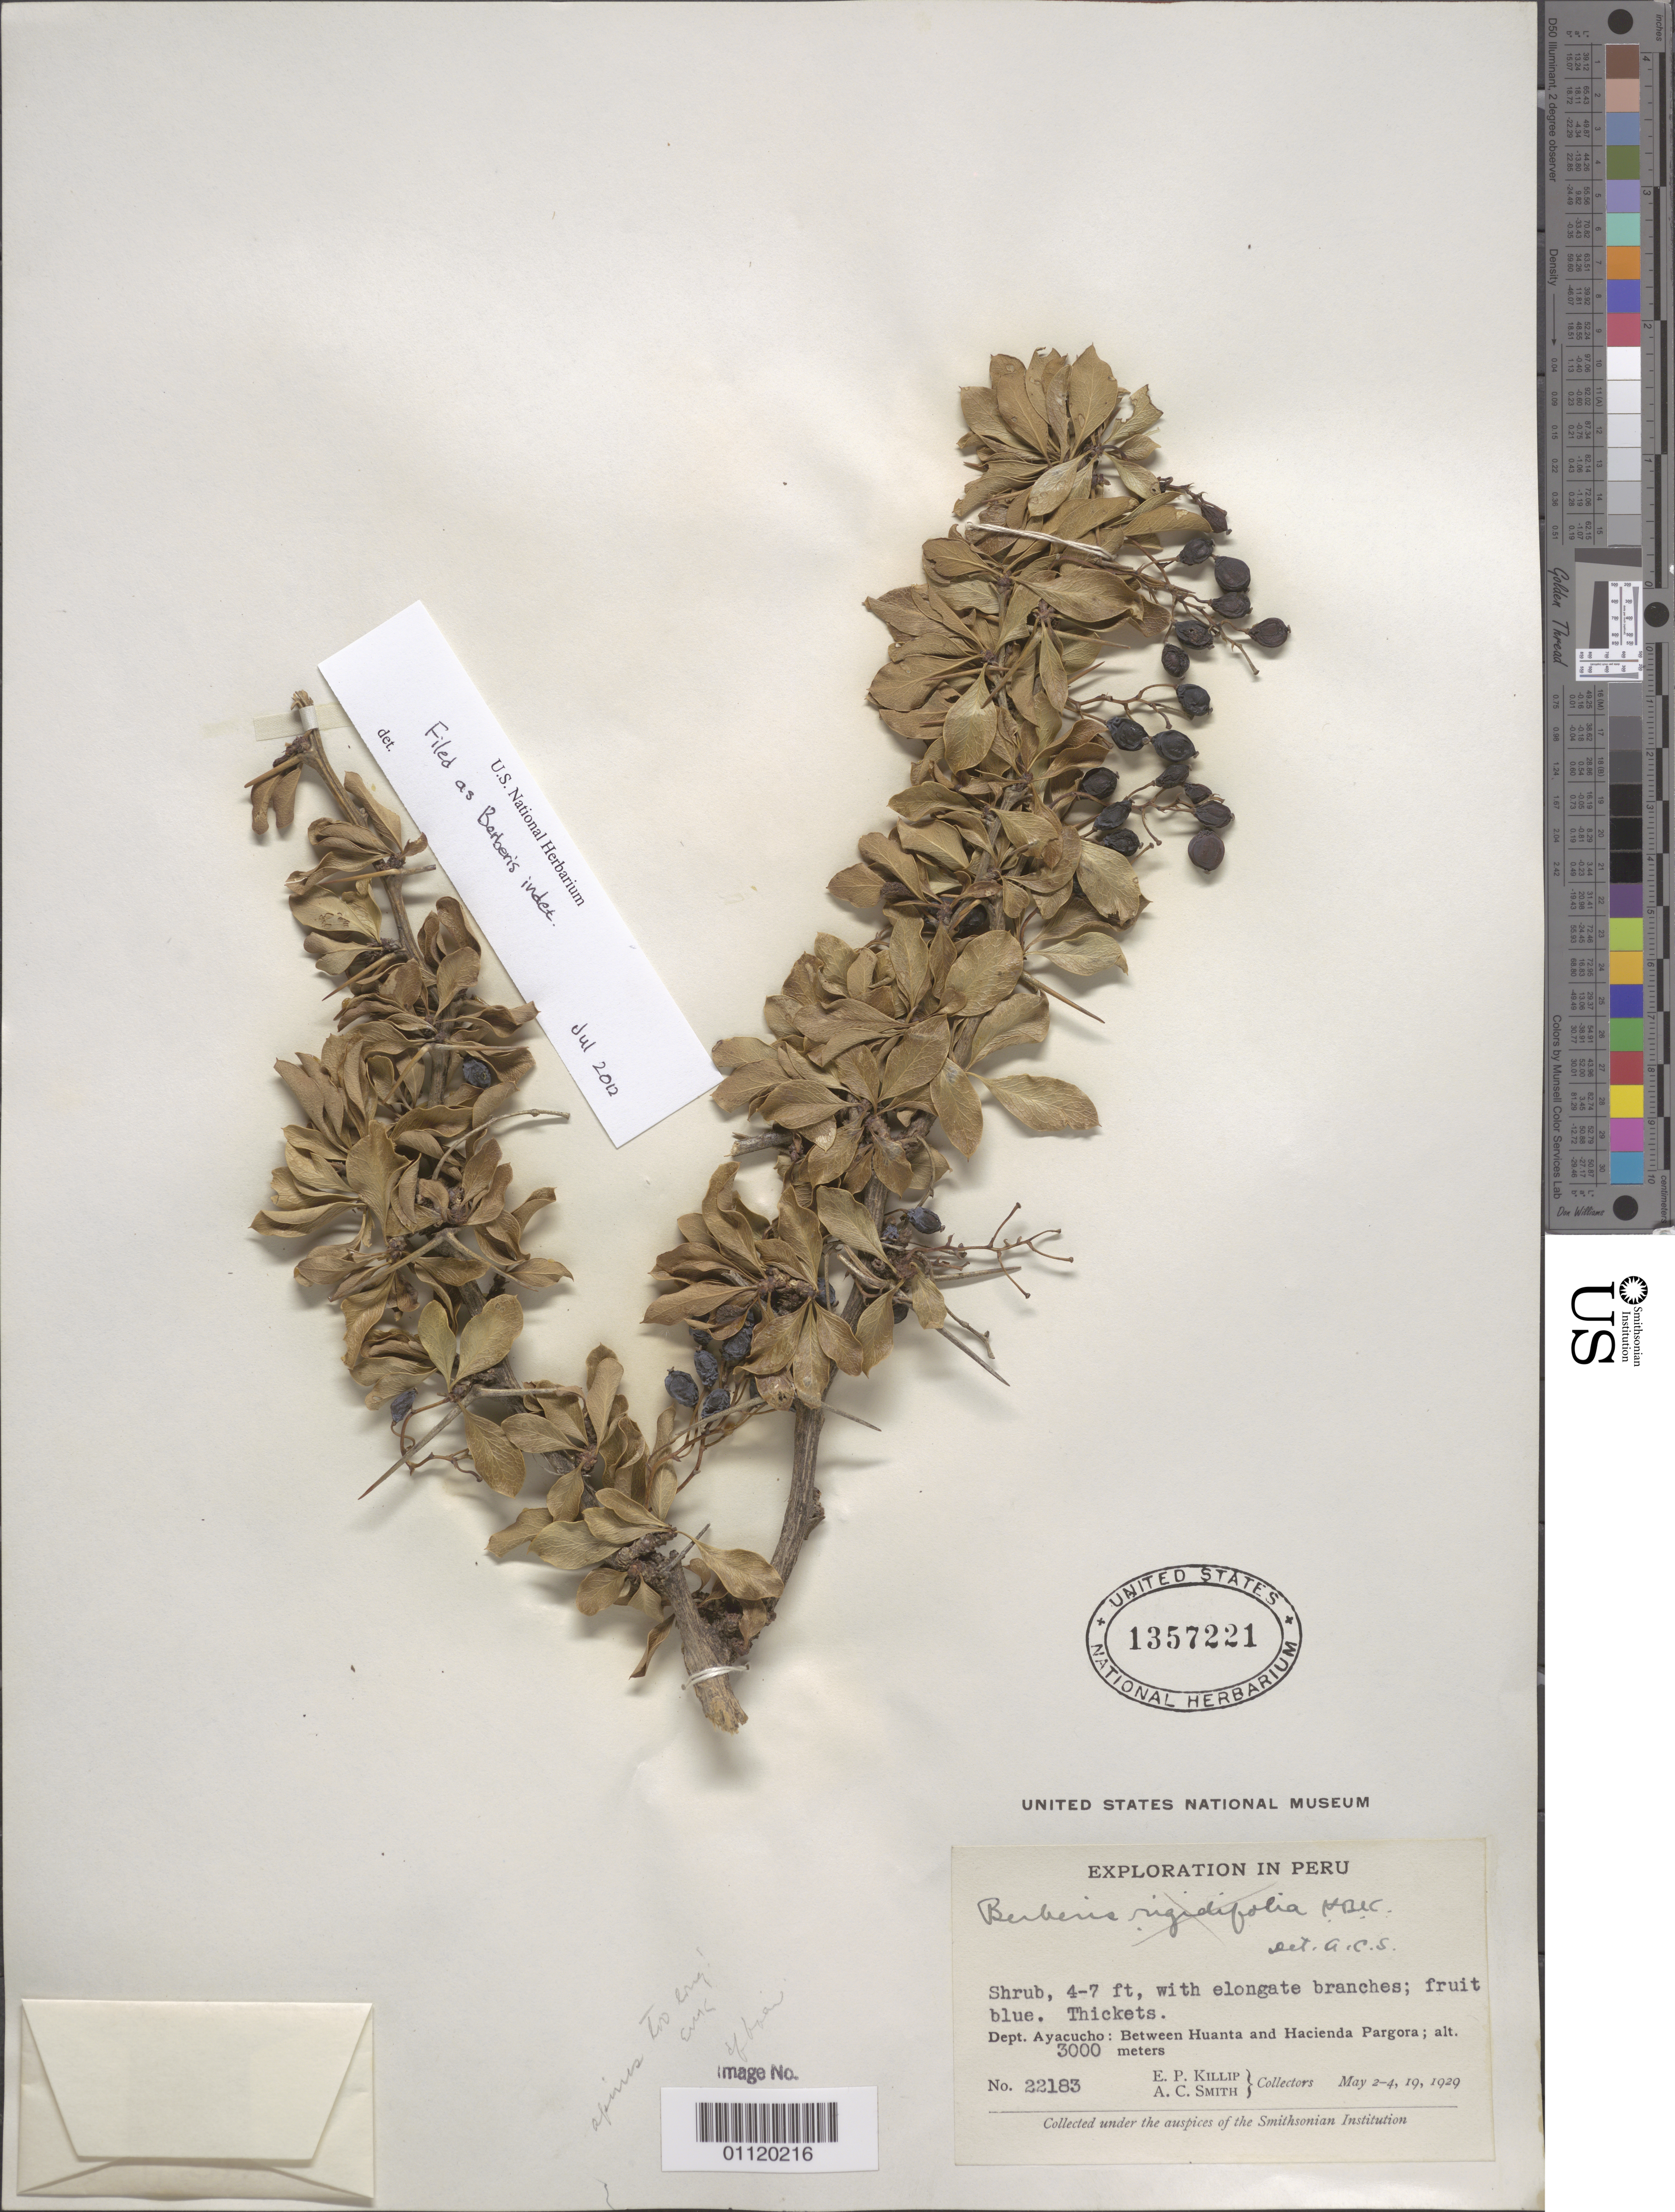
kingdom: Plantae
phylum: Tracheophyta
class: Magnoliopsida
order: Ranunculales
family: Berberidaceae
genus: Berberis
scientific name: Berberis sp.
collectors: E. P. Killip & A. C. Smith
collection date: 1929-05-02/1929-05-19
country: Peru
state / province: Ayacucho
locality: Between Huanta and Hacienda Pargora.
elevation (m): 3000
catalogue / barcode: US 1357221